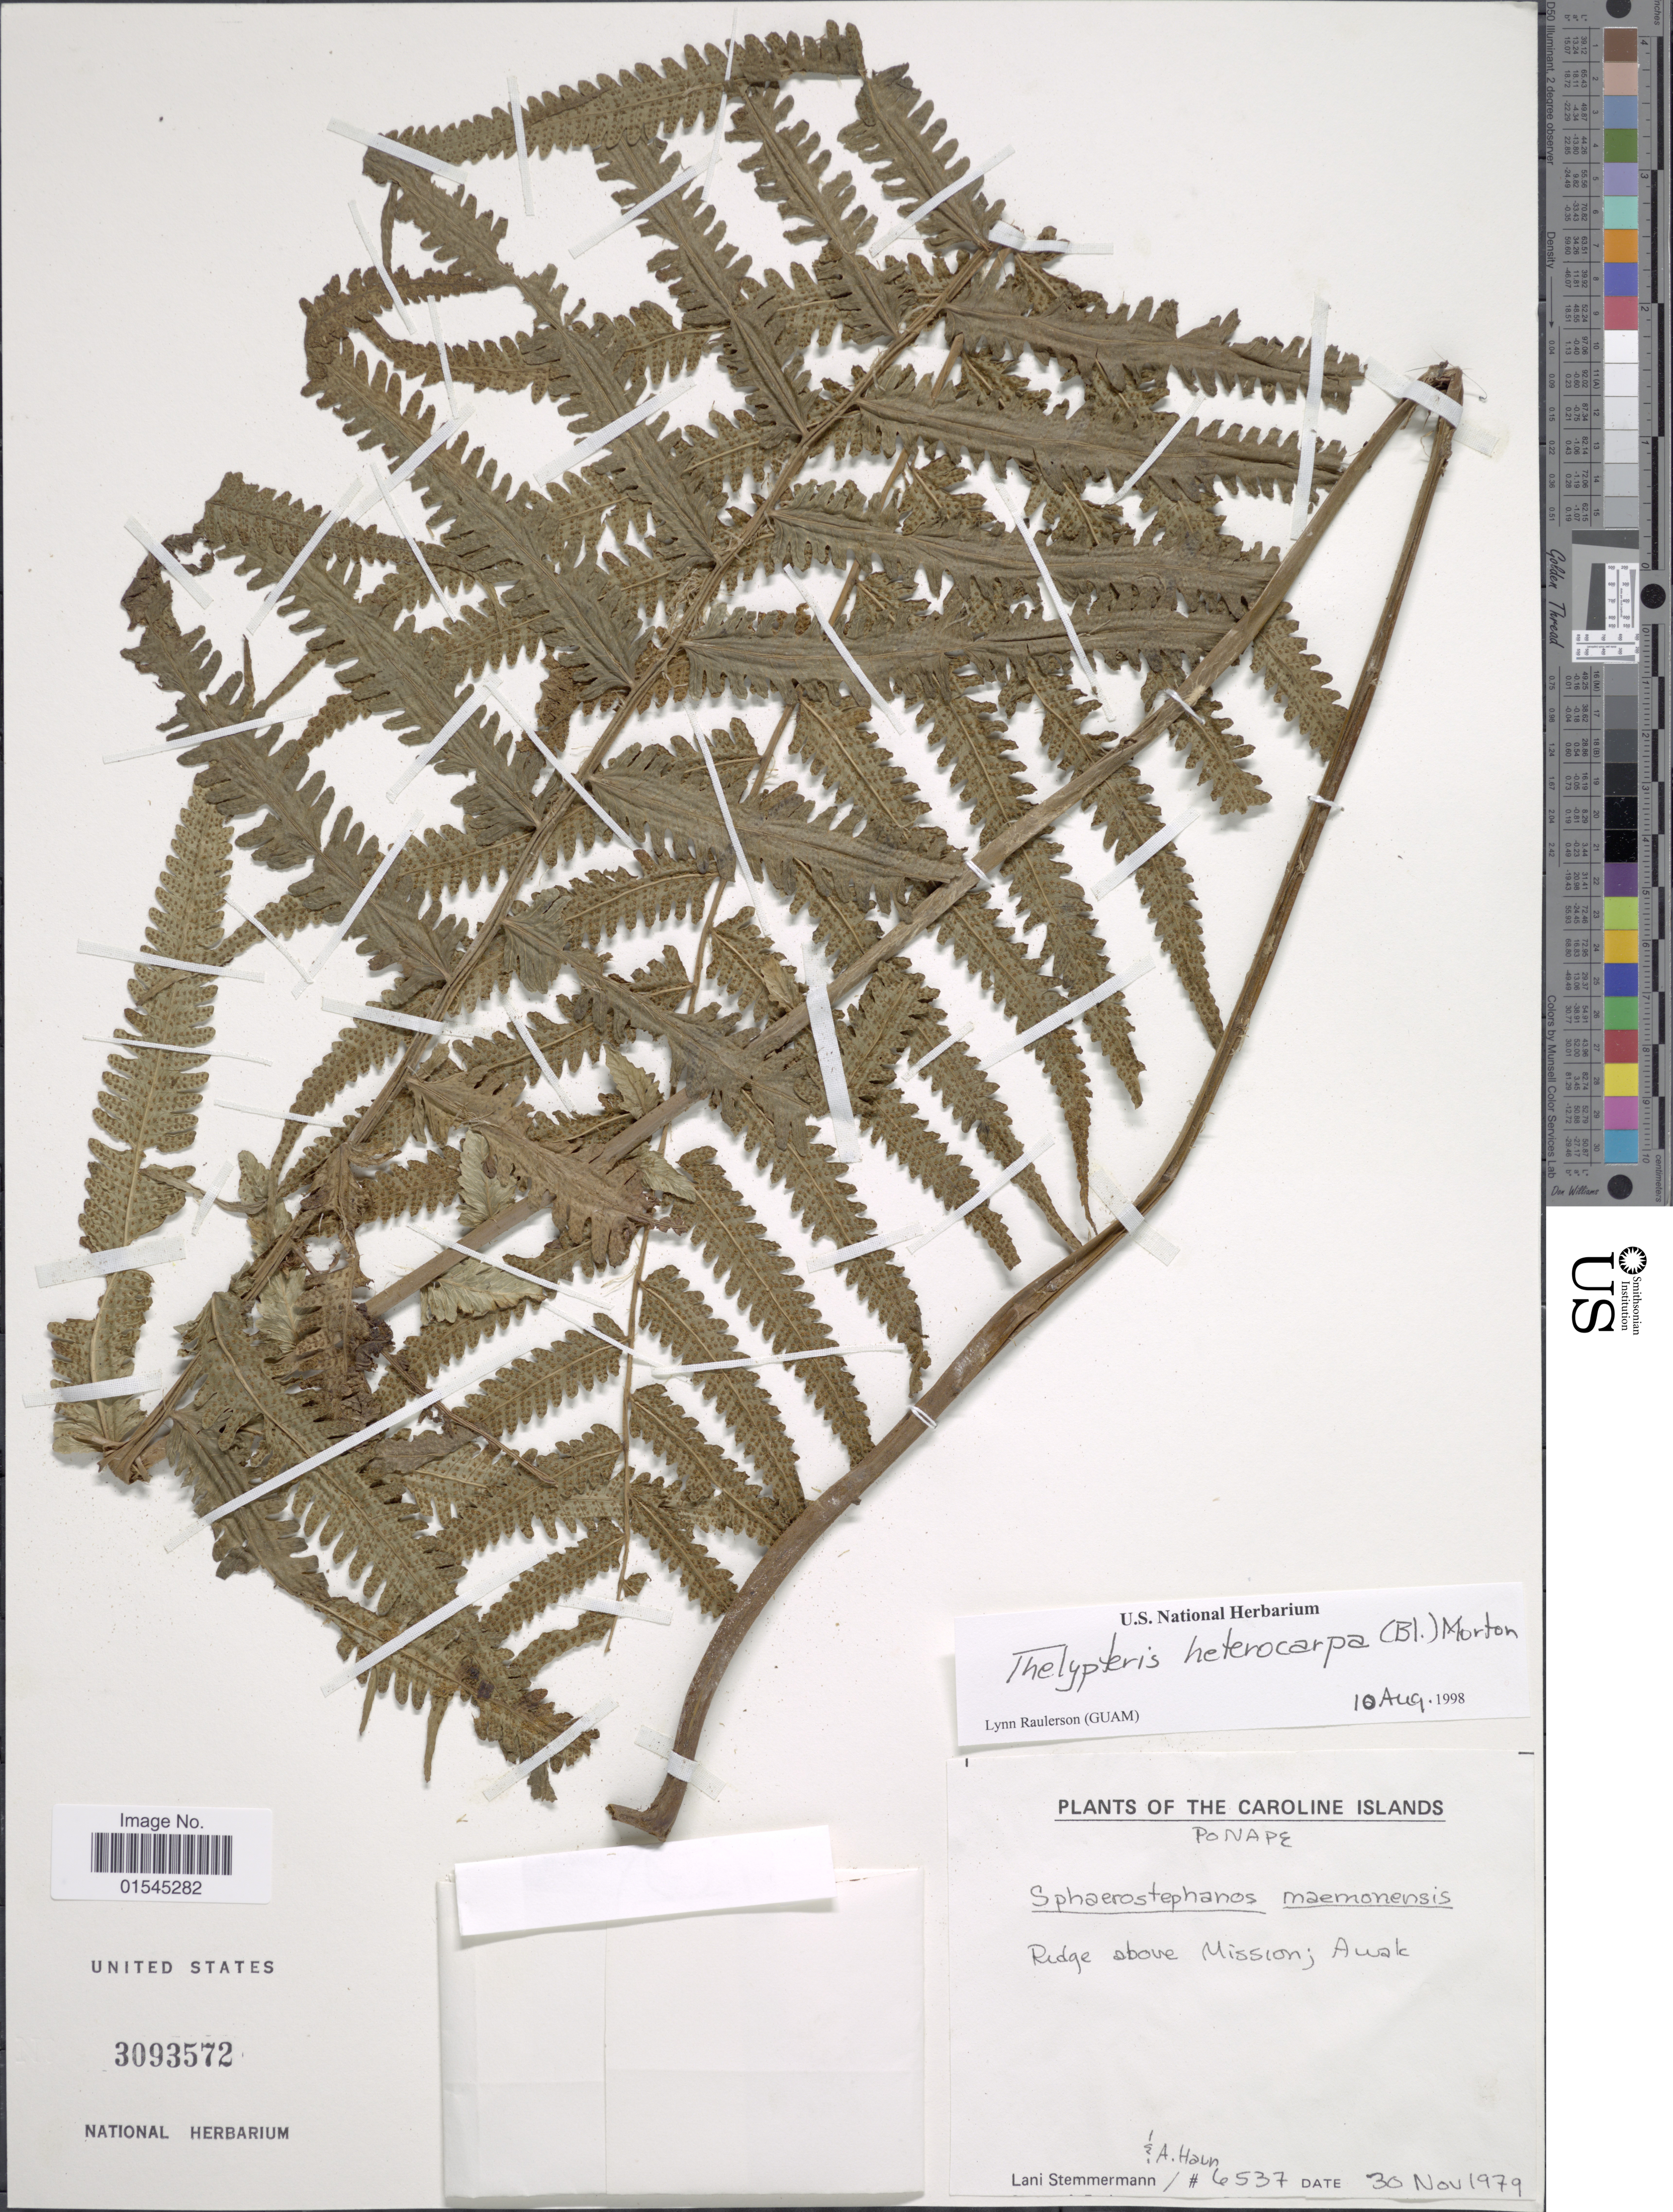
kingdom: Plantae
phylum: Tracheophyta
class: Polypodiopsida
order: Polypodiales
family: Thelypteridaceae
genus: Sphaerostephanos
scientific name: Sphaerostephanos heterocarpus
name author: (Blume) Holttum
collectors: L. Stemmermann & A. Hain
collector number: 6537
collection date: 1979-11-30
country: Micronesia, Federated States of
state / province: Pohnpei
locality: The Caroline Islands. Ridge above Mission; Awak, Ponape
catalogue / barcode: US 3093572